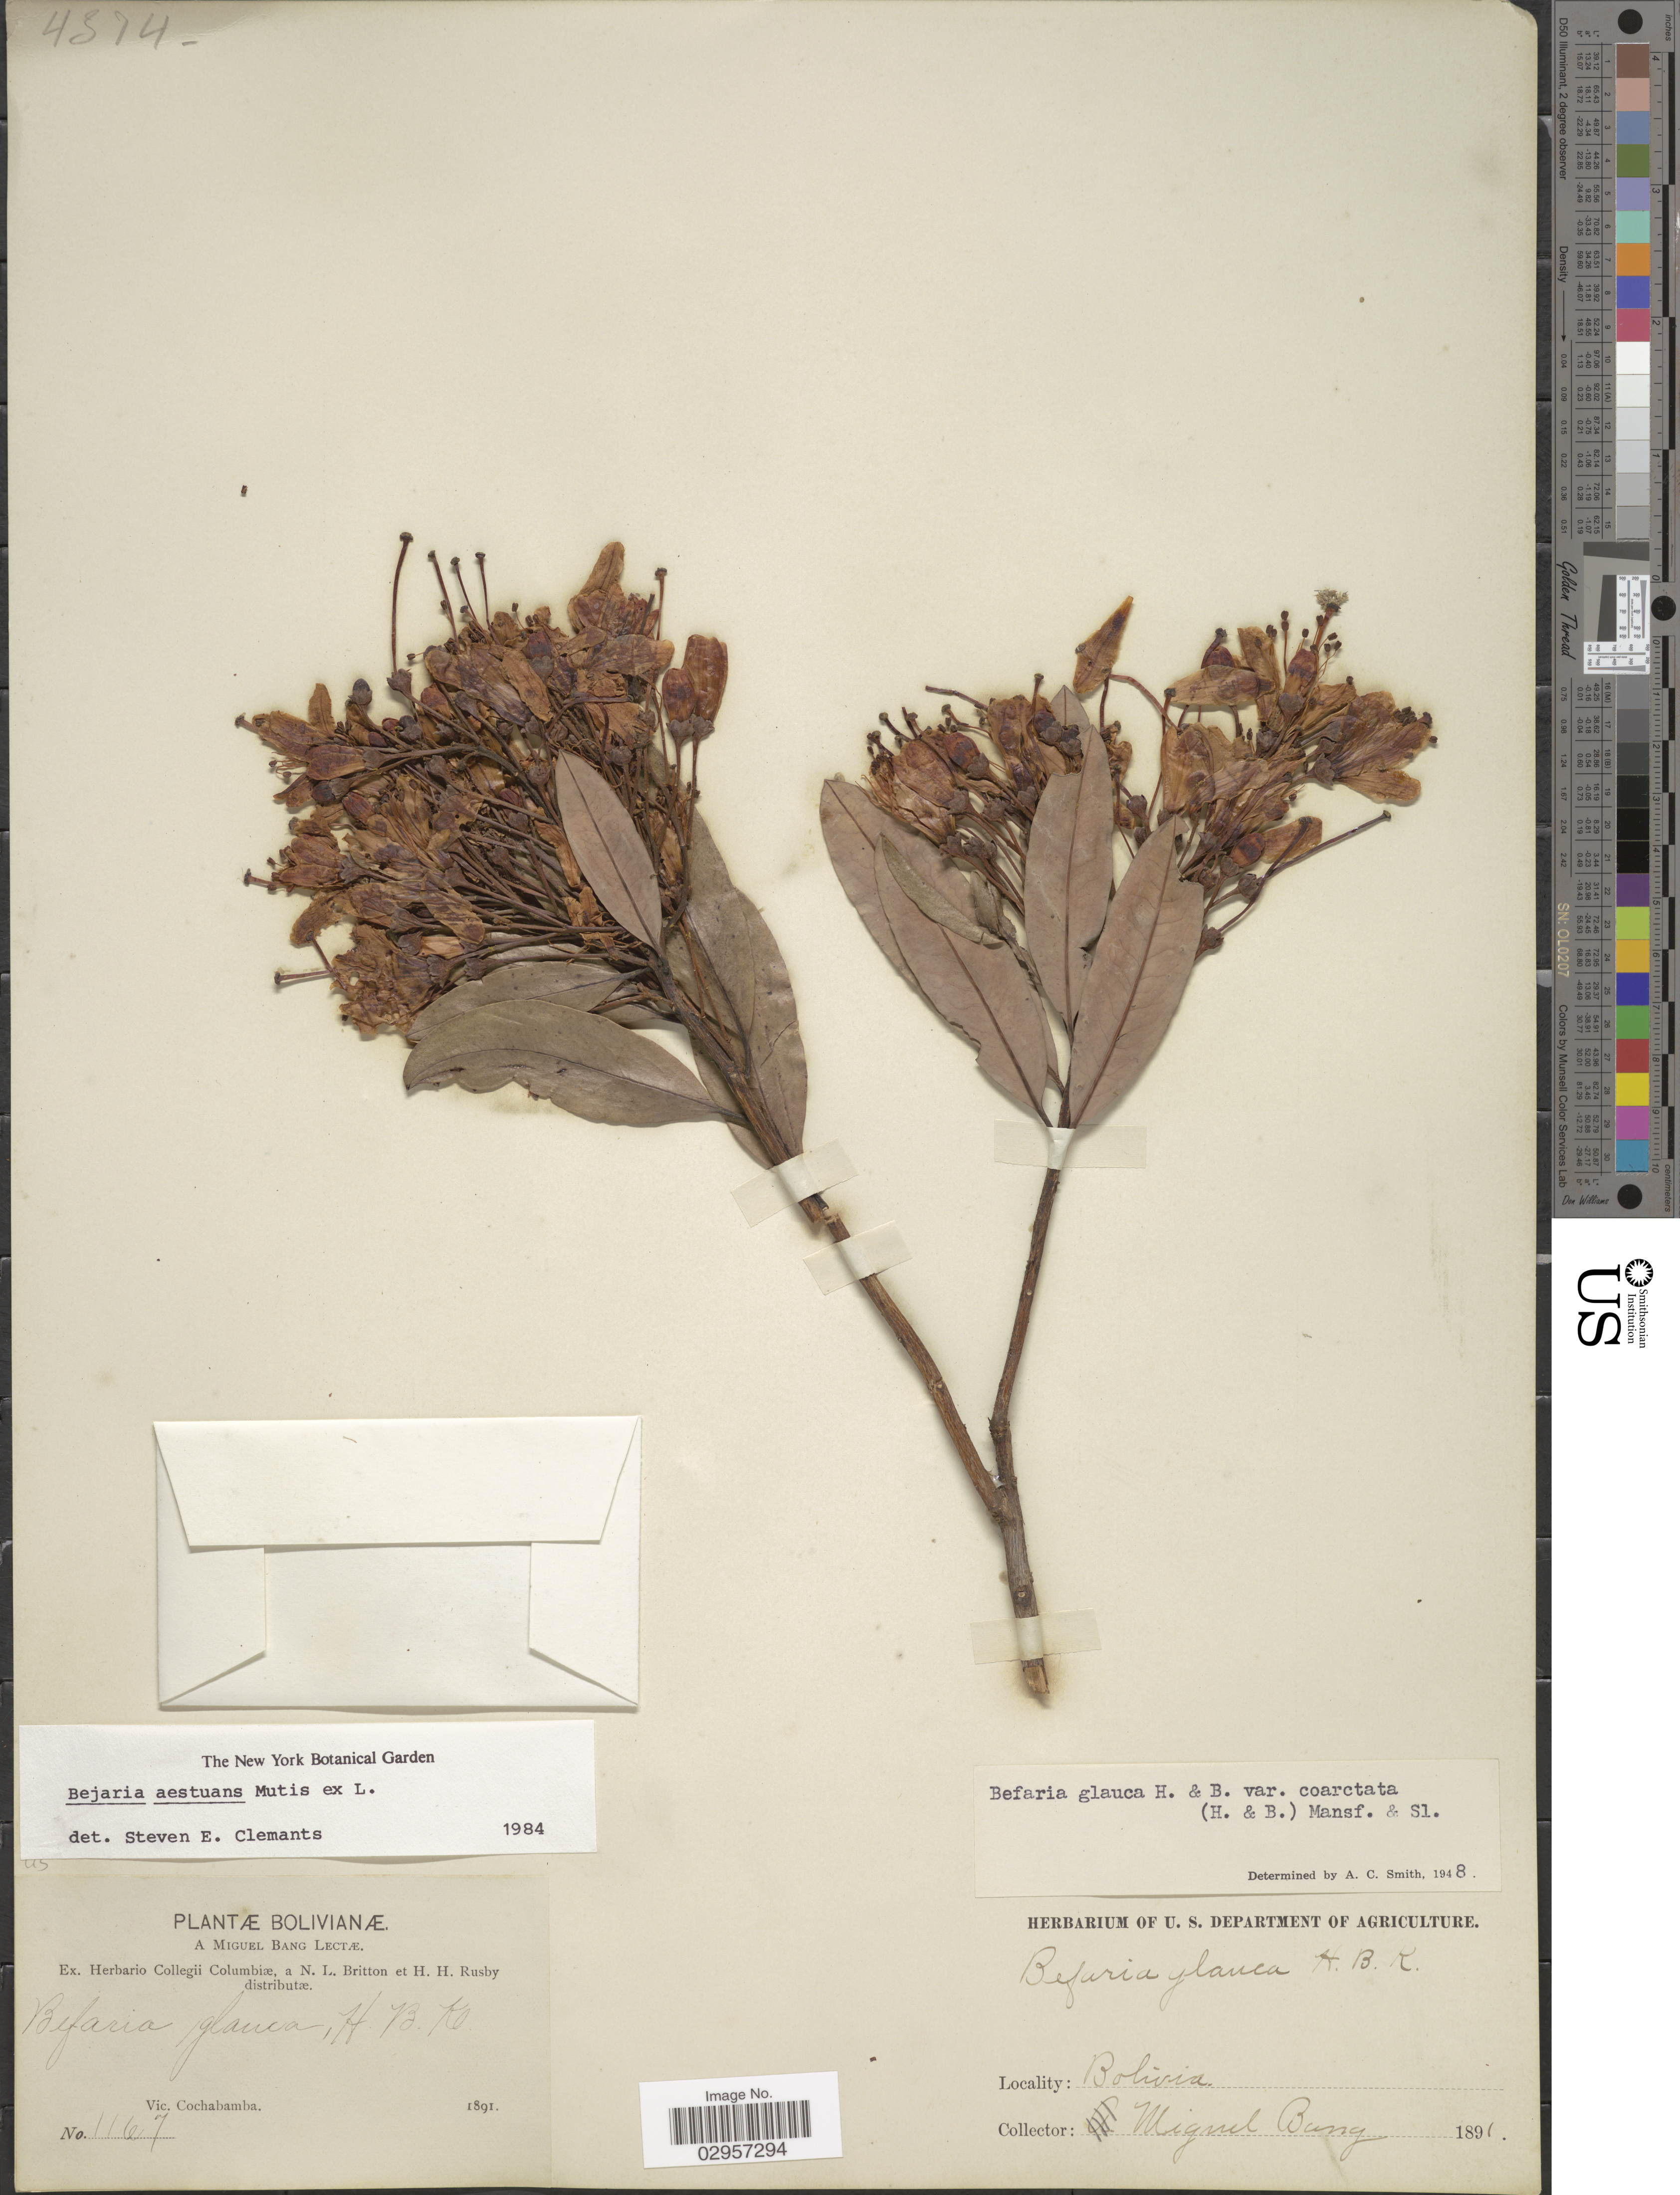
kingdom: Plantae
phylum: Tracheophyta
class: Magnoliopsida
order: Ericales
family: Ericaceae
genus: Befaria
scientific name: Befaria aestuans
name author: Mutis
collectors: M. Bang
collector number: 1167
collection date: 1891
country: Bolivia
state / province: Cochabamba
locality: Vic. Cochabamba.